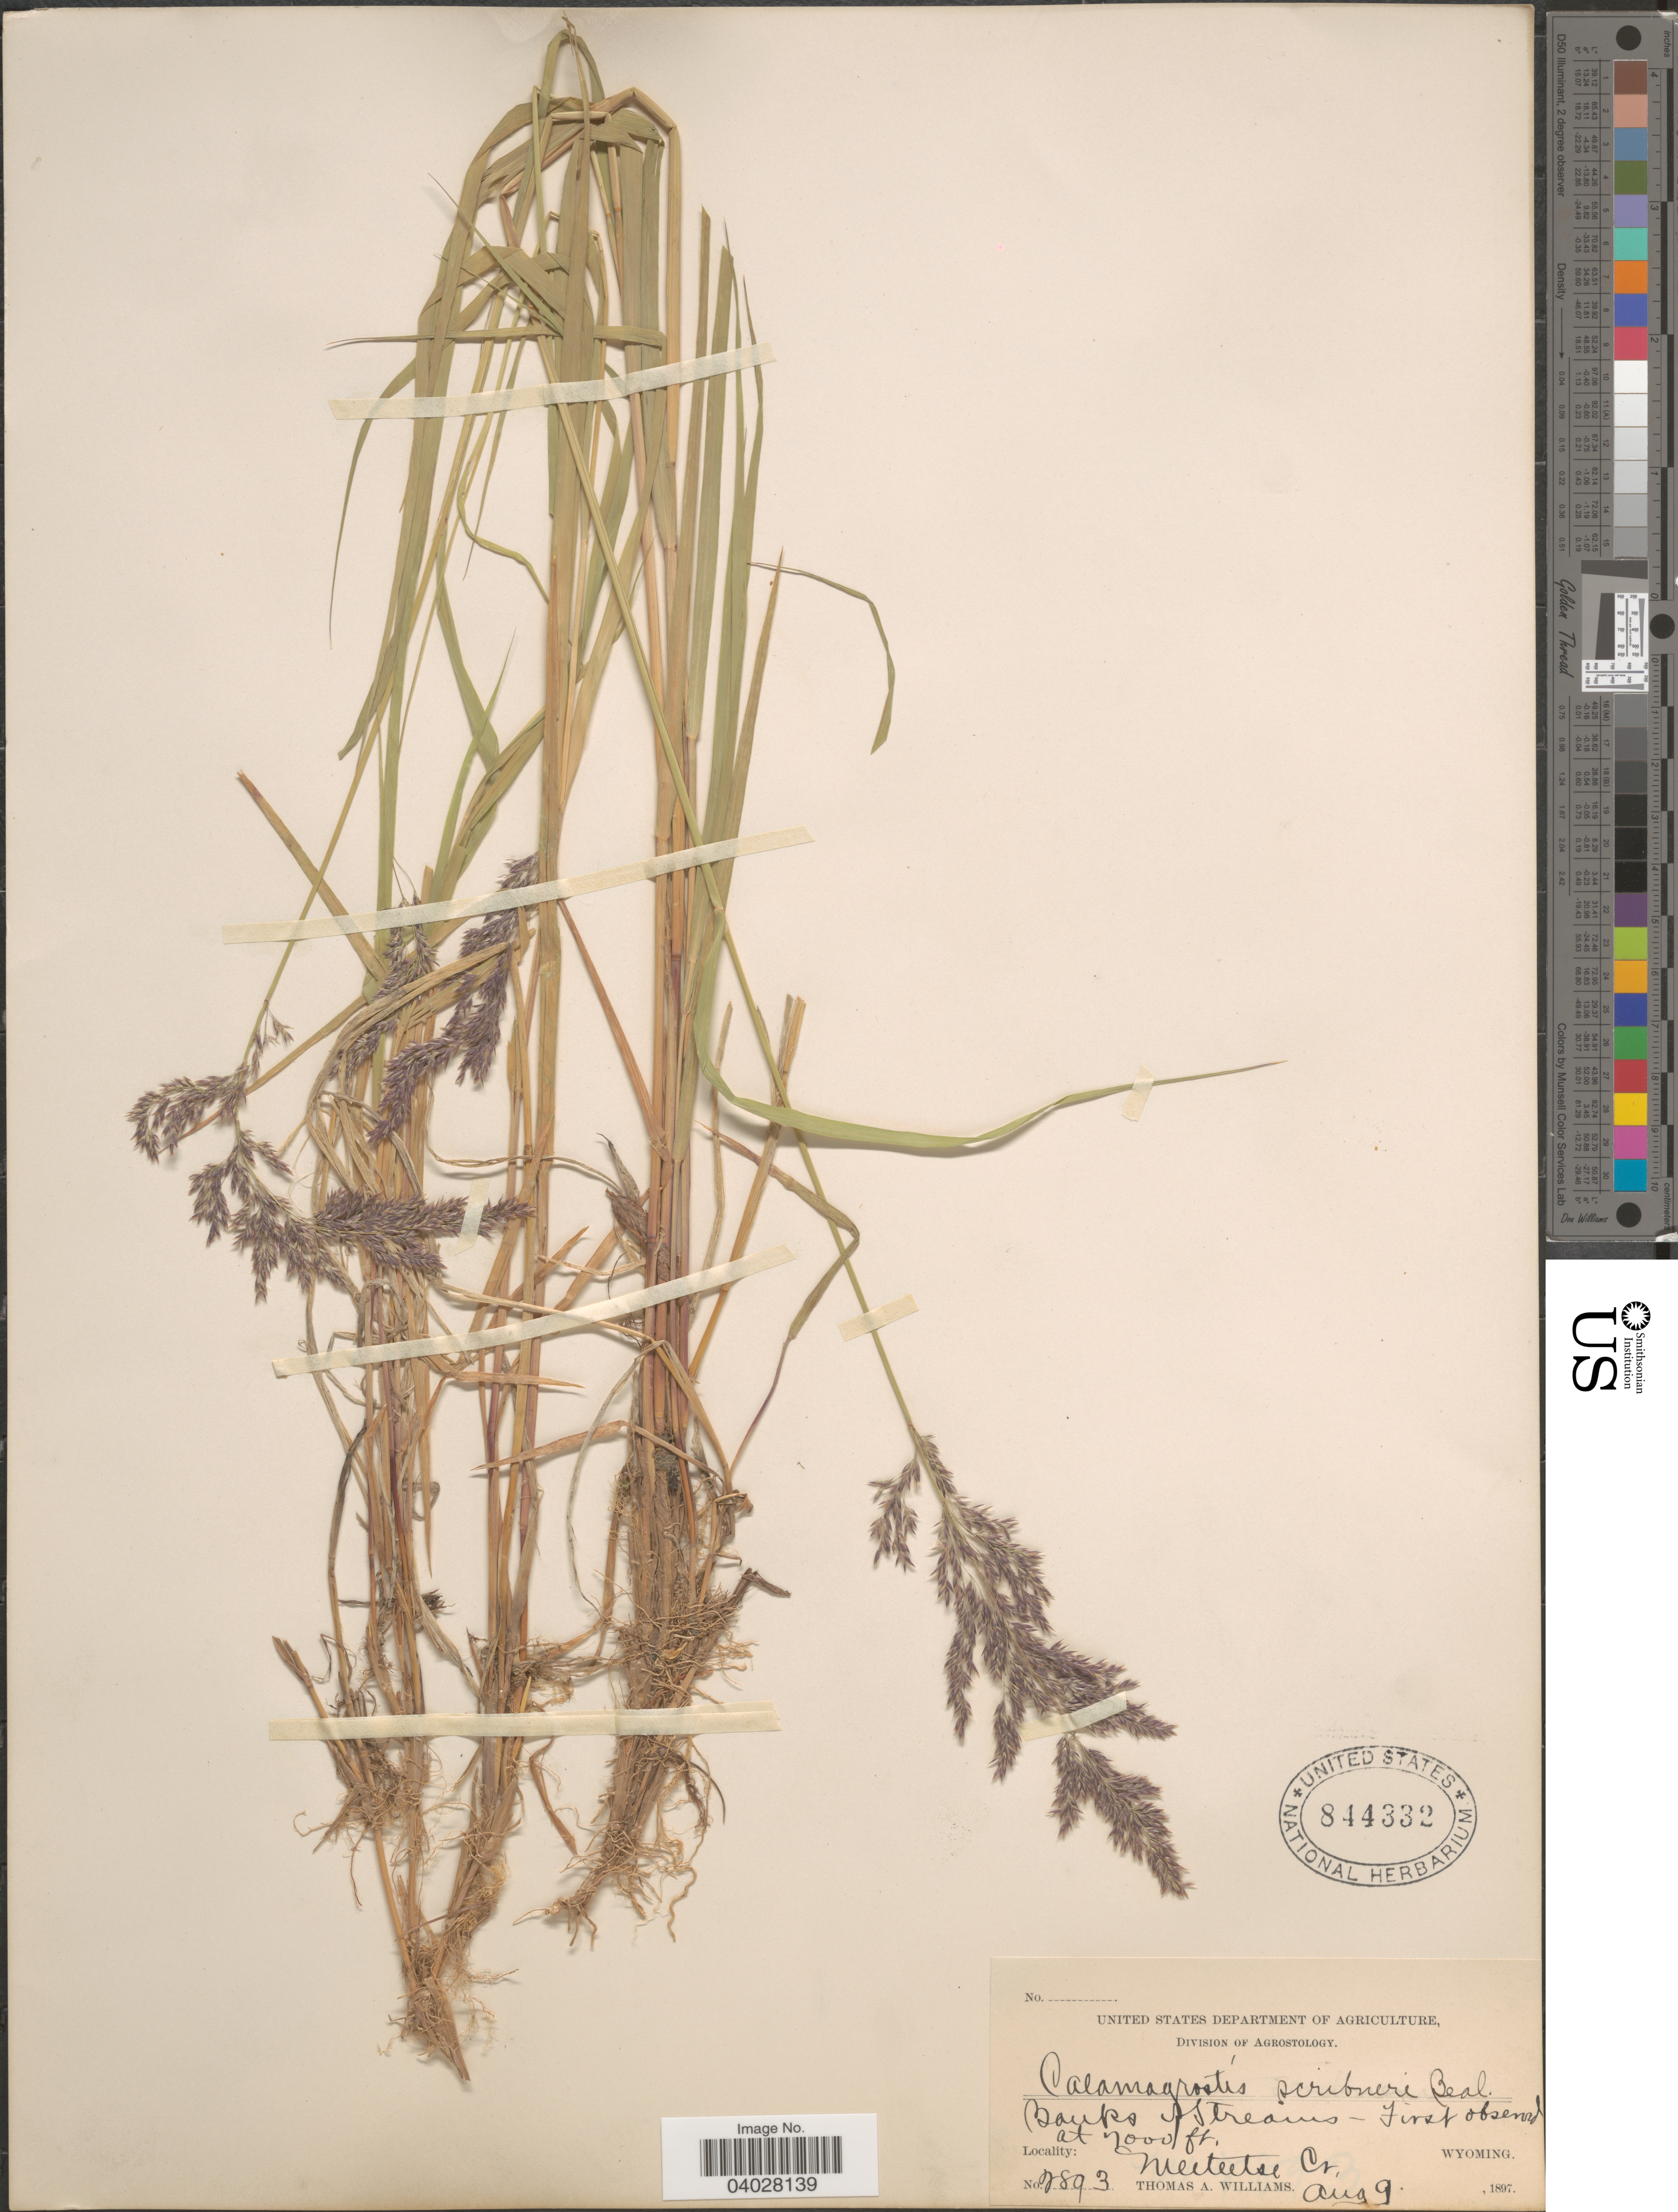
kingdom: Plantae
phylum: Tracheophyta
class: Liliopsida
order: Poales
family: Poaceae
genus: Calamagrostis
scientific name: Calamagrostis canadensis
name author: (Michx.) P. Beauv.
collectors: T. A. Williams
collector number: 2893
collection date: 1897-08-09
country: United States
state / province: Wyoming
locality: Meeteetse Cr.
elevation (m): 2134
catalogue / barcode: US 844332